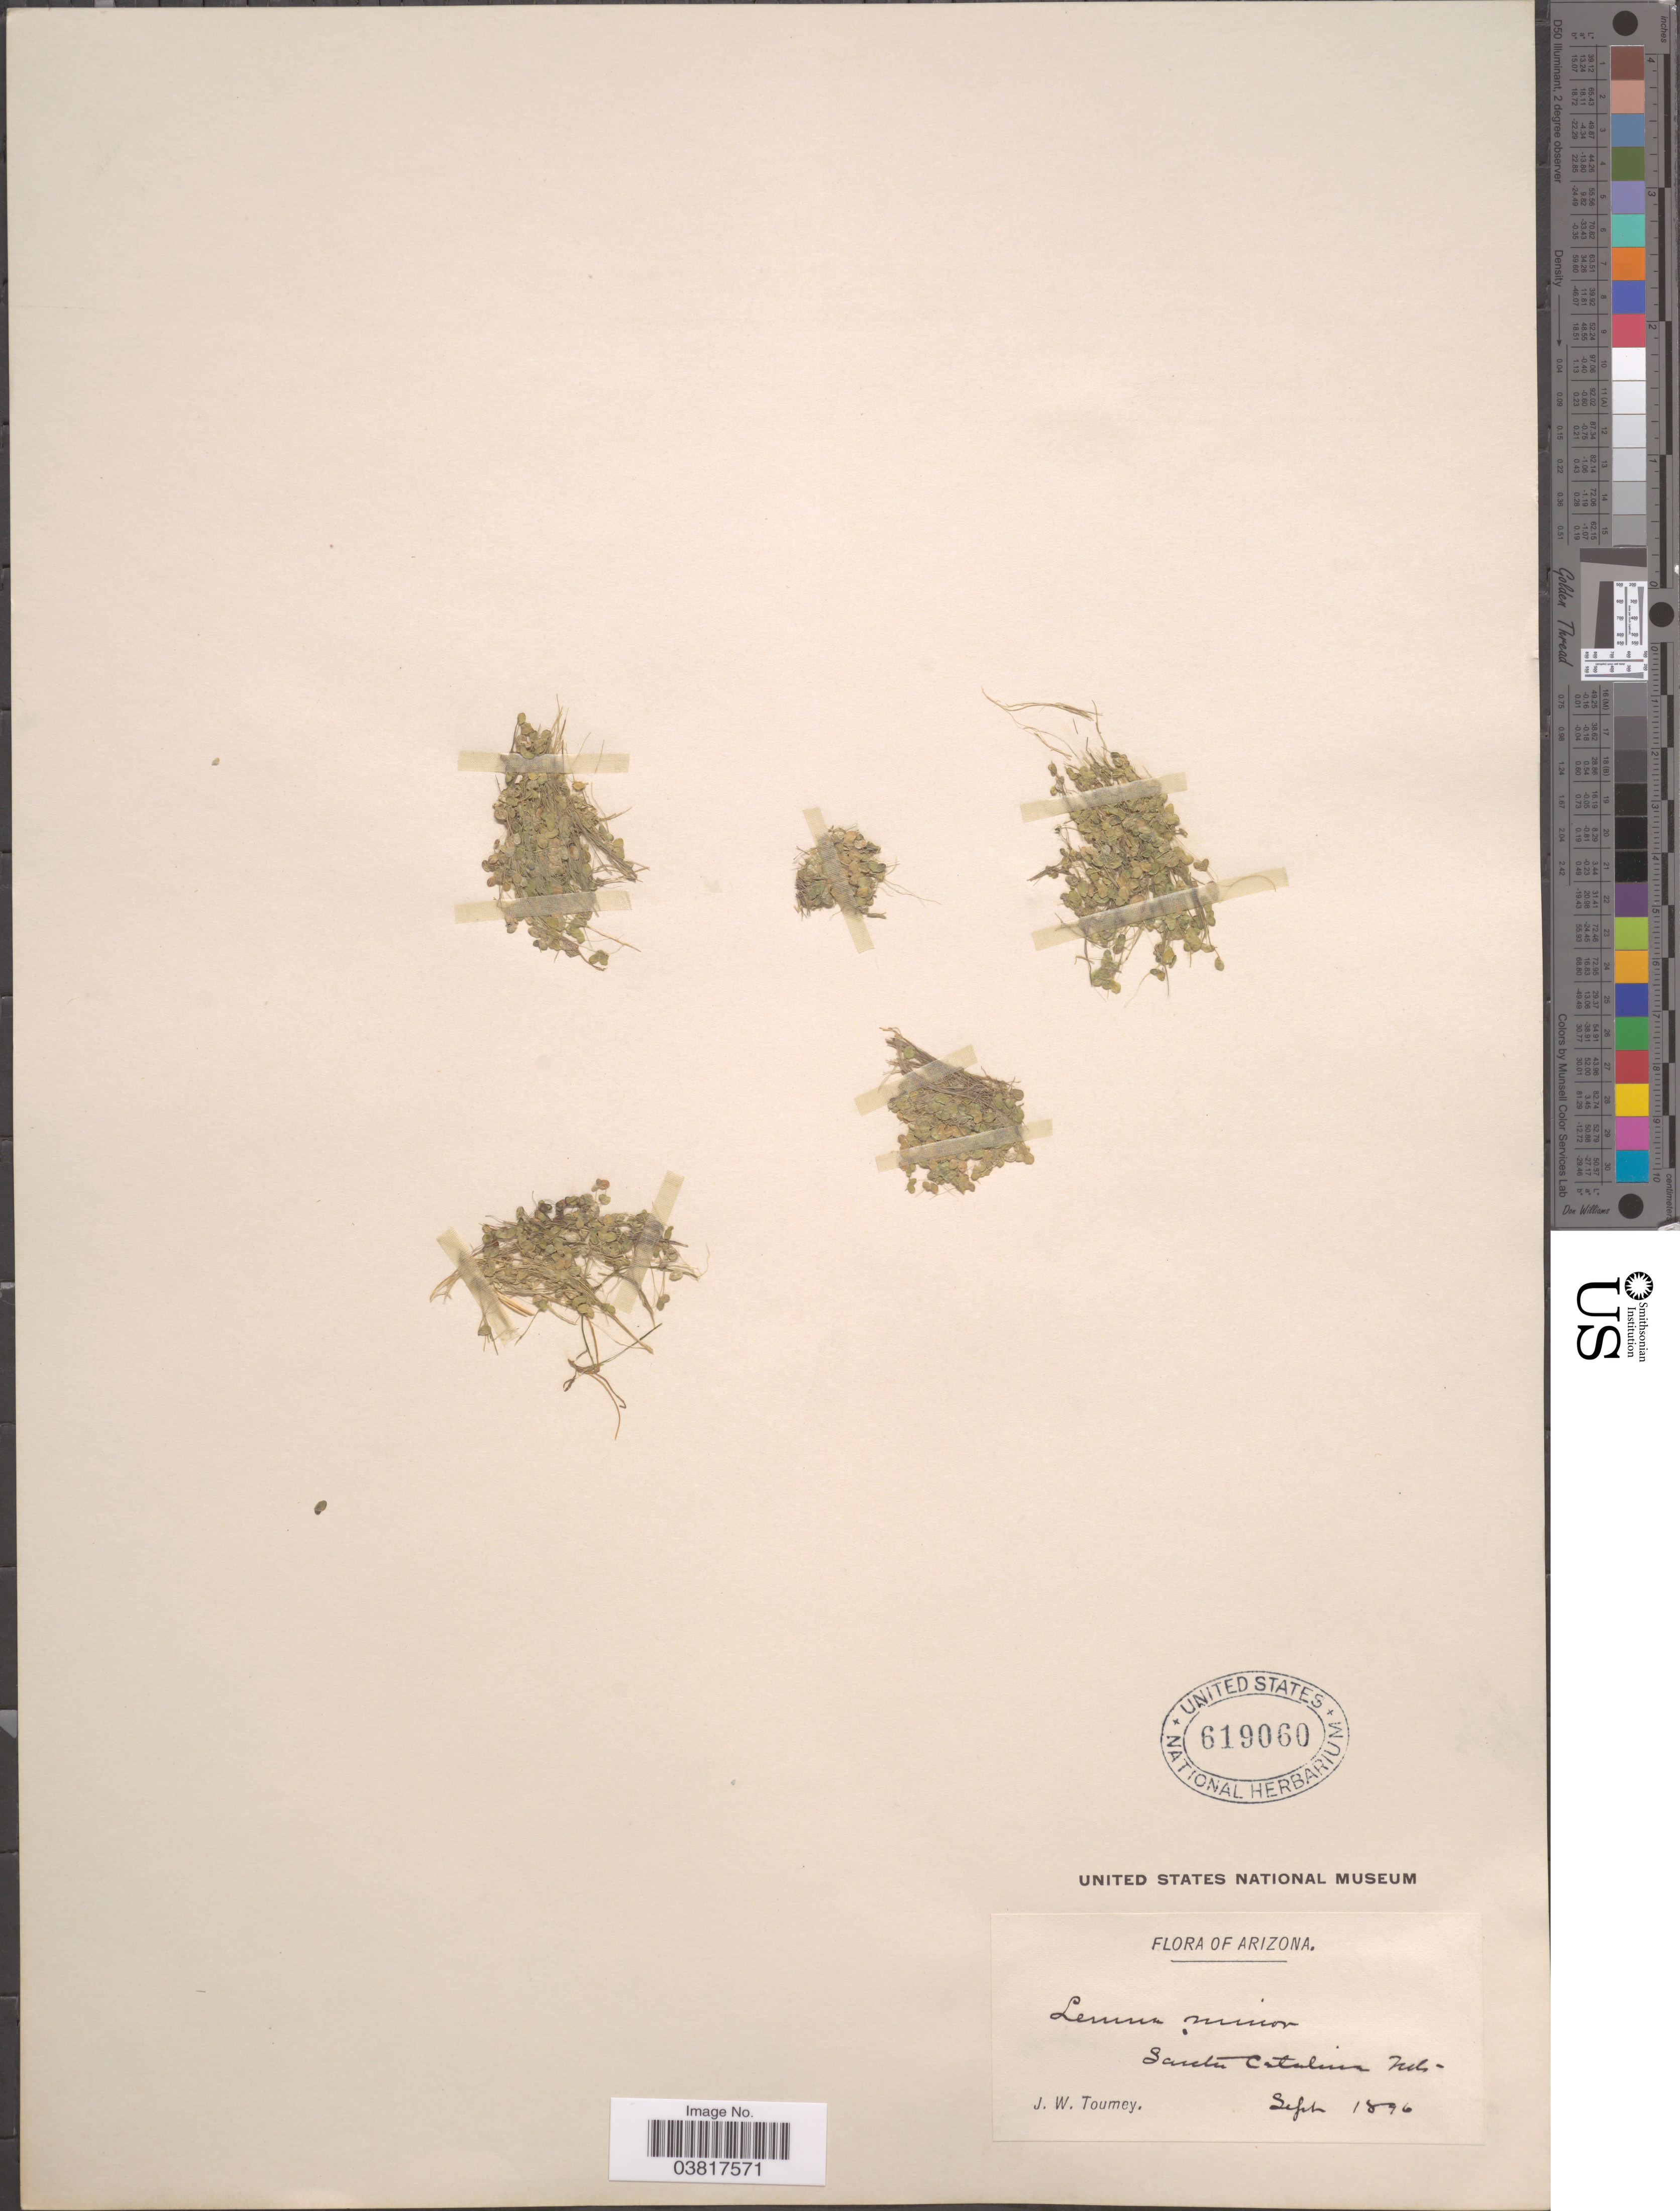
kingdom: Plantae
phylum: Tracheophyta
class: Liliopsida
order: Alismatales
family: Araceae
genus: Lemna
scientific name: Lemna minor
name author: L.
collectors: J. W. Toumey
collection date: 1896-09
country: United States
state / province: Arizona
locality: Santa Catalina Mts.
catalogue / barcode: US 619060